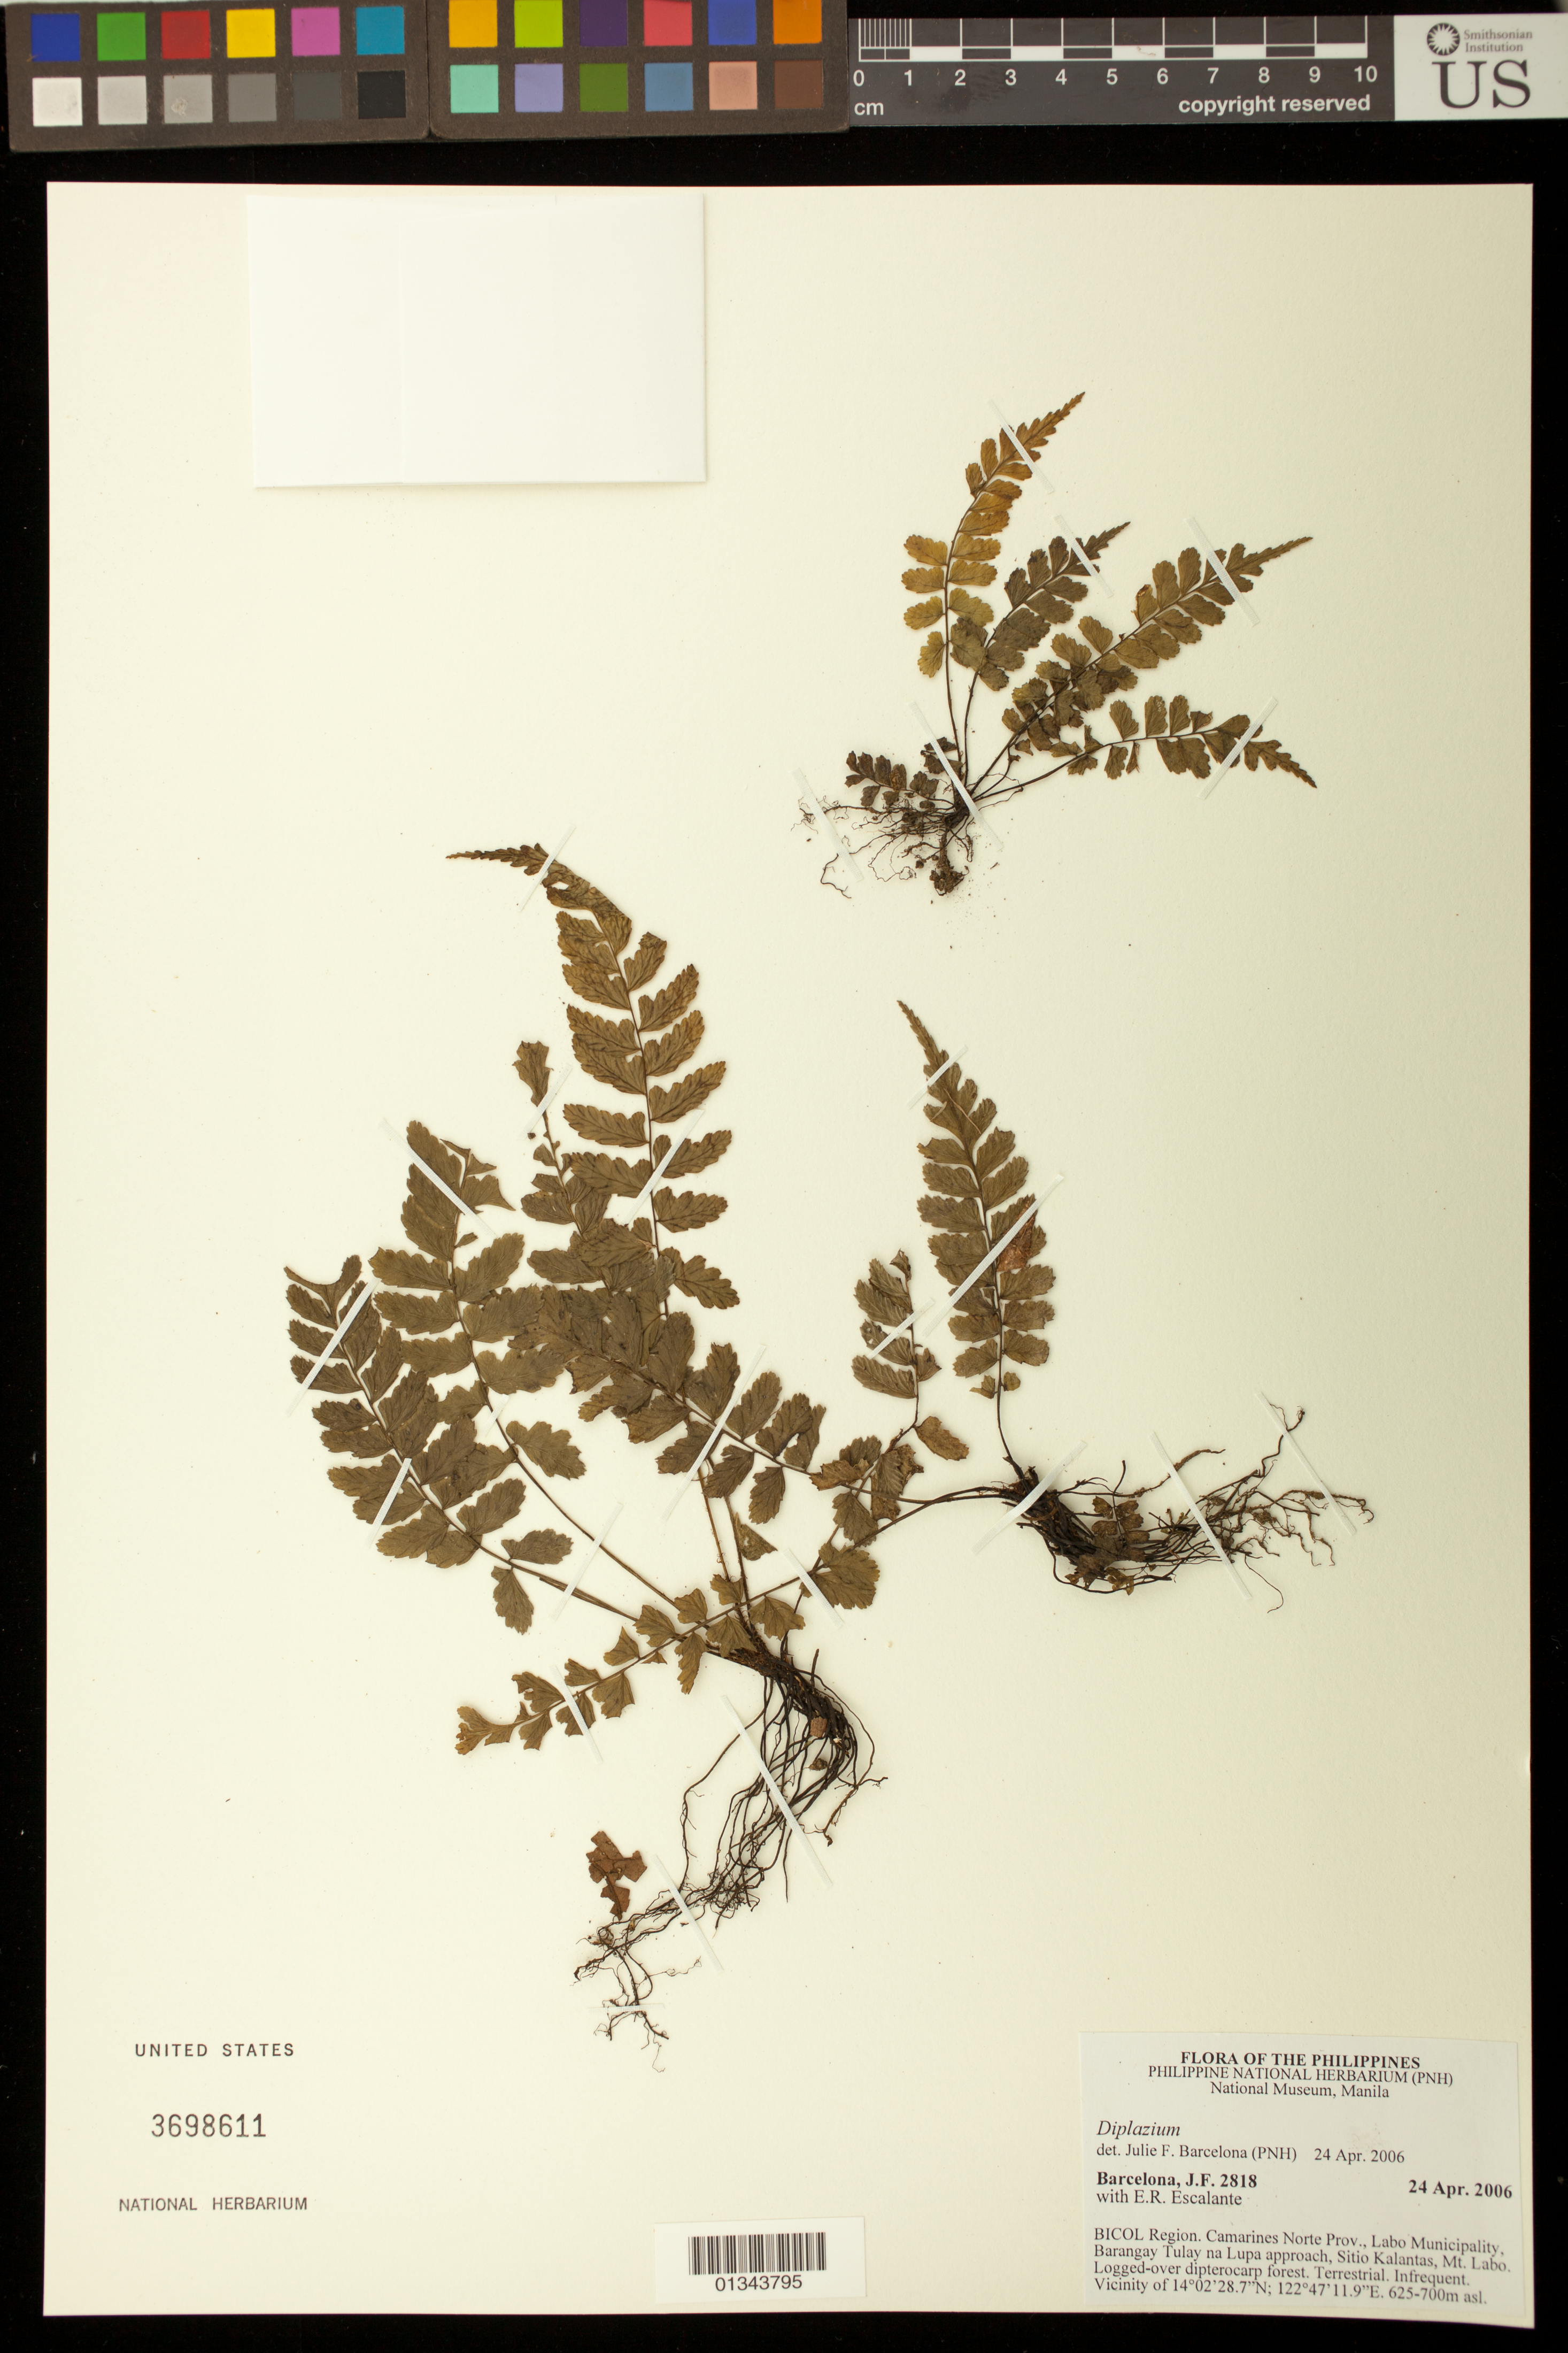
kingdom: Plantae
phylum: Tracheophyta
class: Polypodiopsida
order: Polypodiales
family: Athyriaceae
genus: Diplazium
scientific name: Diplazium sp.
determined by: Barcelona, J. F.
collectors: J. F. Barcelona & E. Escalante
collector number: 2818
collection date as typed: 24 Apr 2006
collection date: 2006-04-24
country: Philippines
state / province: Bicol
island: Luzon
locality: Bicol Region. Camarines Norte Prov., Labo Municipality, Barangay Tulay na Lupa approach, Sitio Kalantas, Mt. Labo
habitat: Logged-over dipterocarp forest.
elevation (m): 625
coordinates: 14 02 28.7 N, 122 47 11.9 E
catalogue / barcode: US 3698611